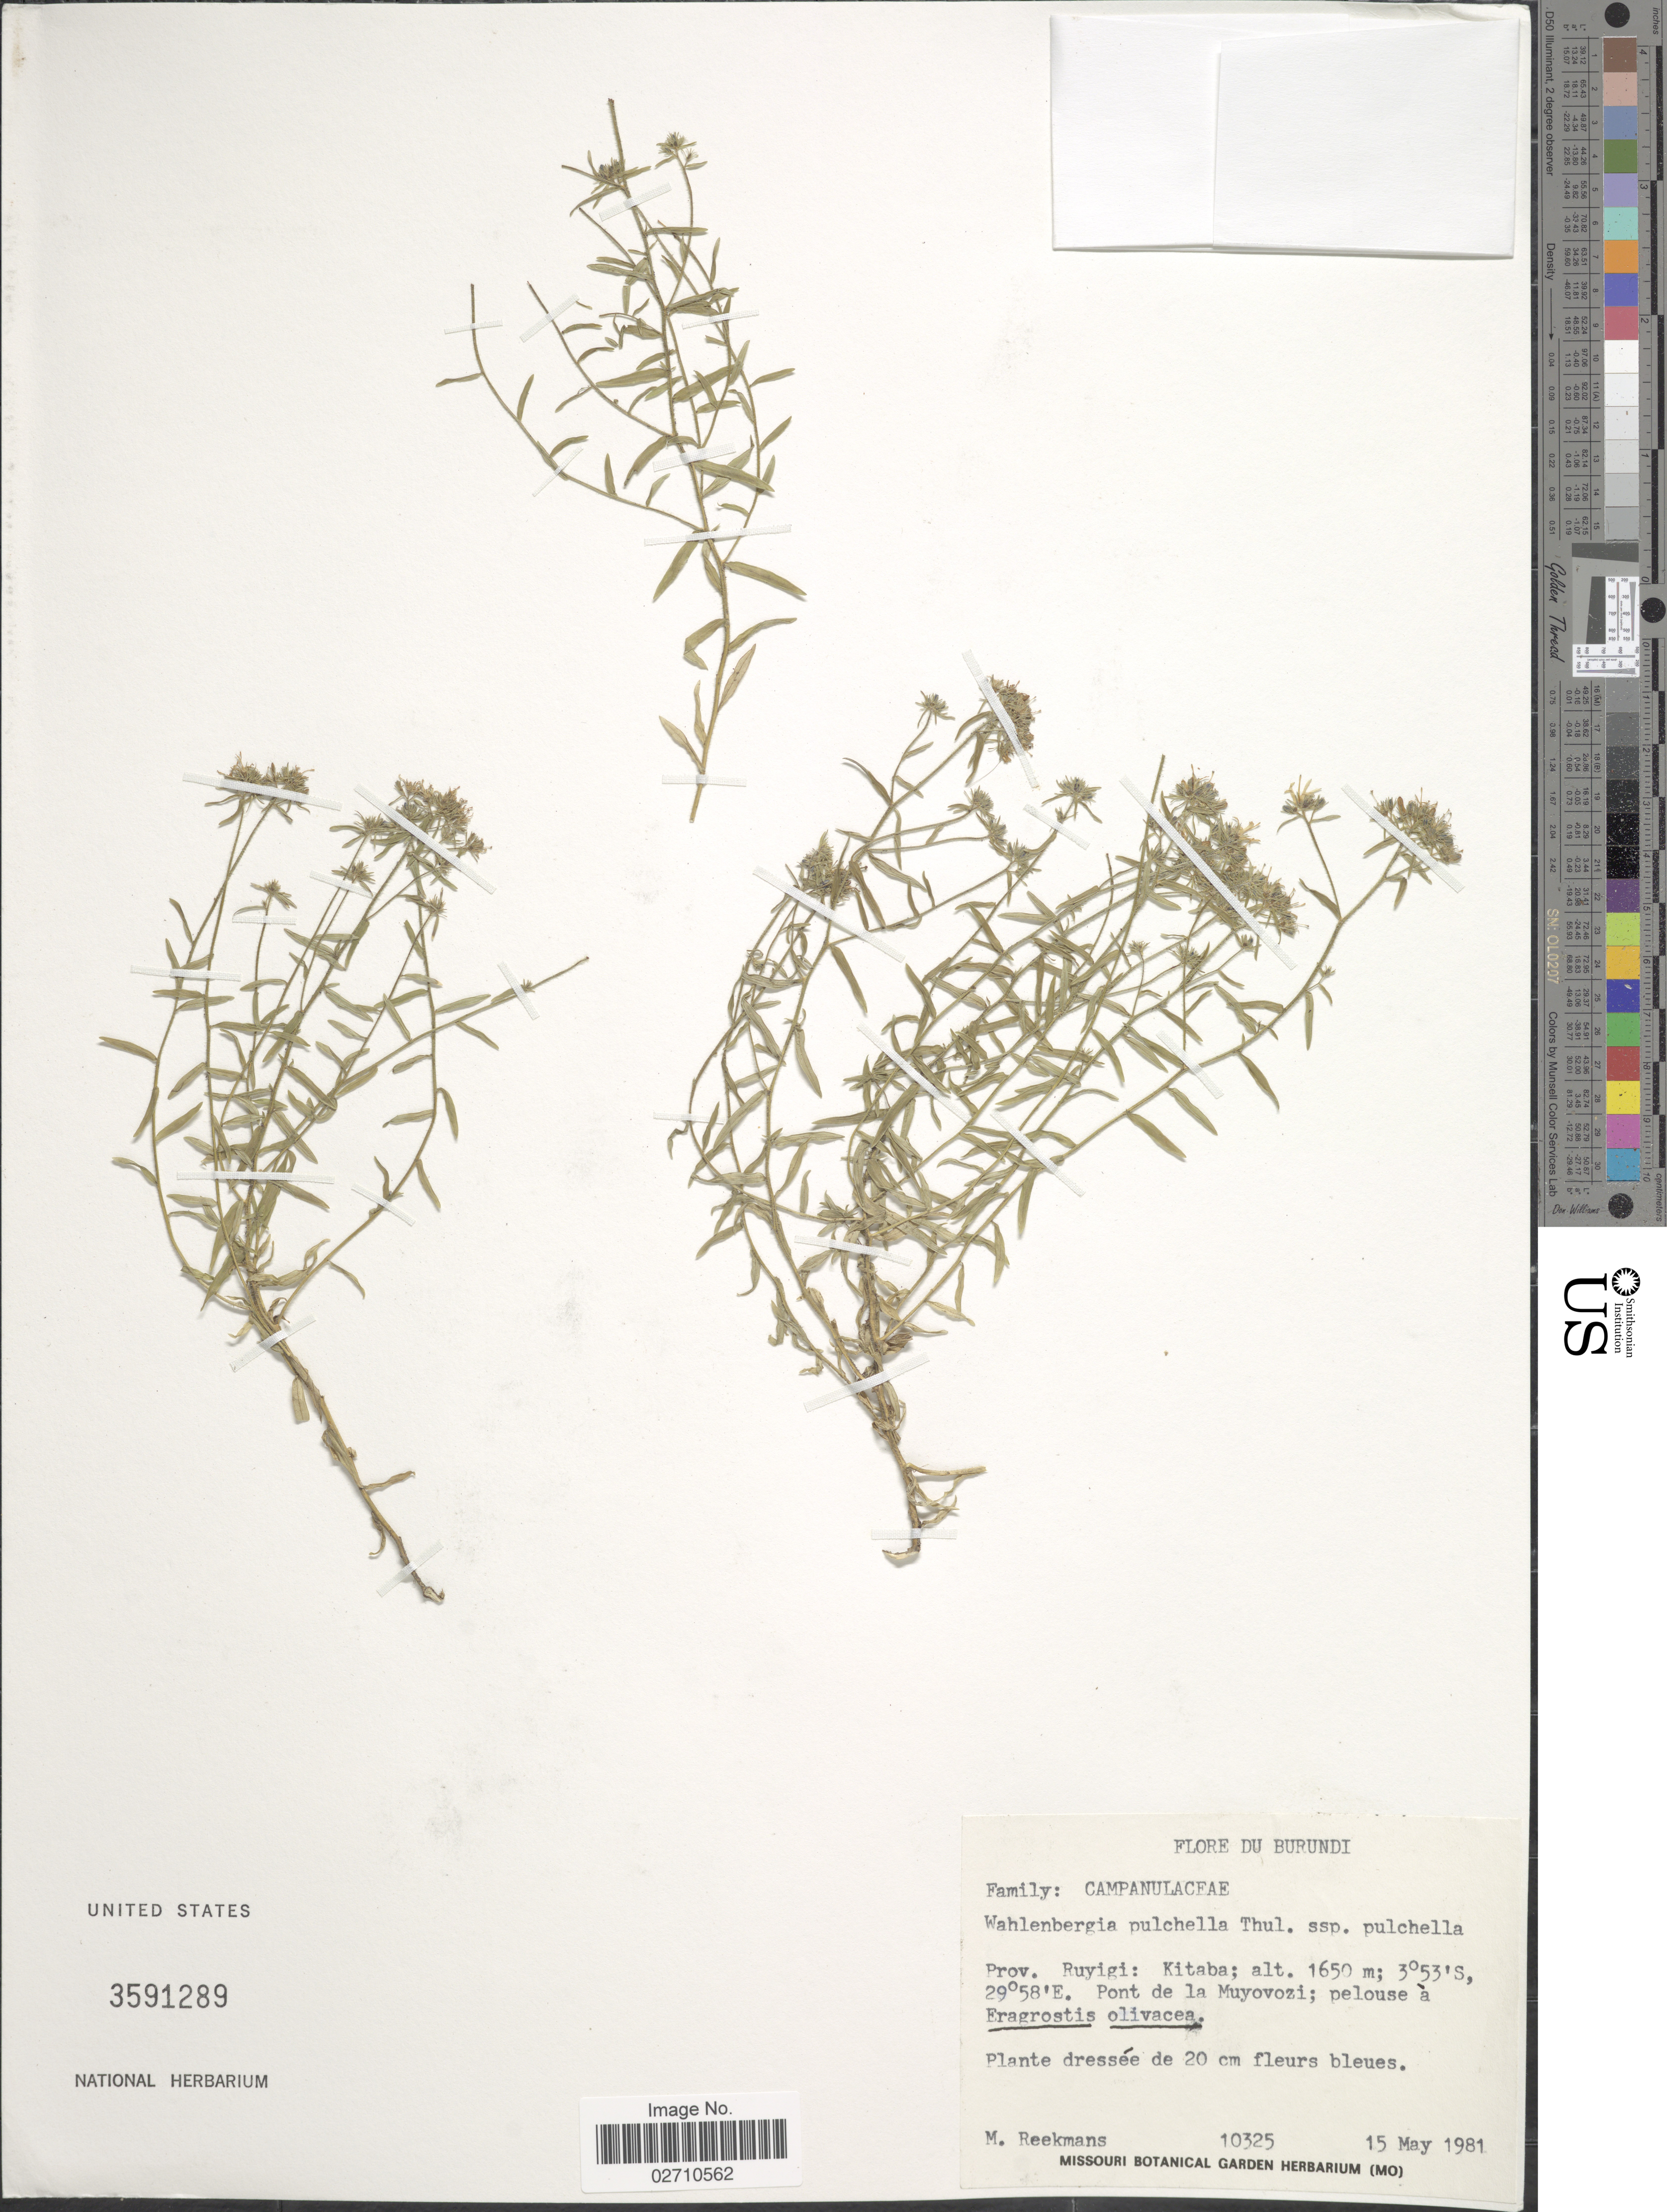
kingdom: Plantae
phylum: Tracheophyta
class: Magnoliopsida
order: Asterales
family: Campanulaceae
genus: Wahlenbergia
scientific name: Wahlenbergia pulchella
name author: Thulin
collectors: M. Reekmans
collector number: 10325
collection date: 1981-05-15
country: Burundi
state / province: Ruyigi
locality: Kitaba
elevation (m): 1650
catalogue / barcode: US 3591289